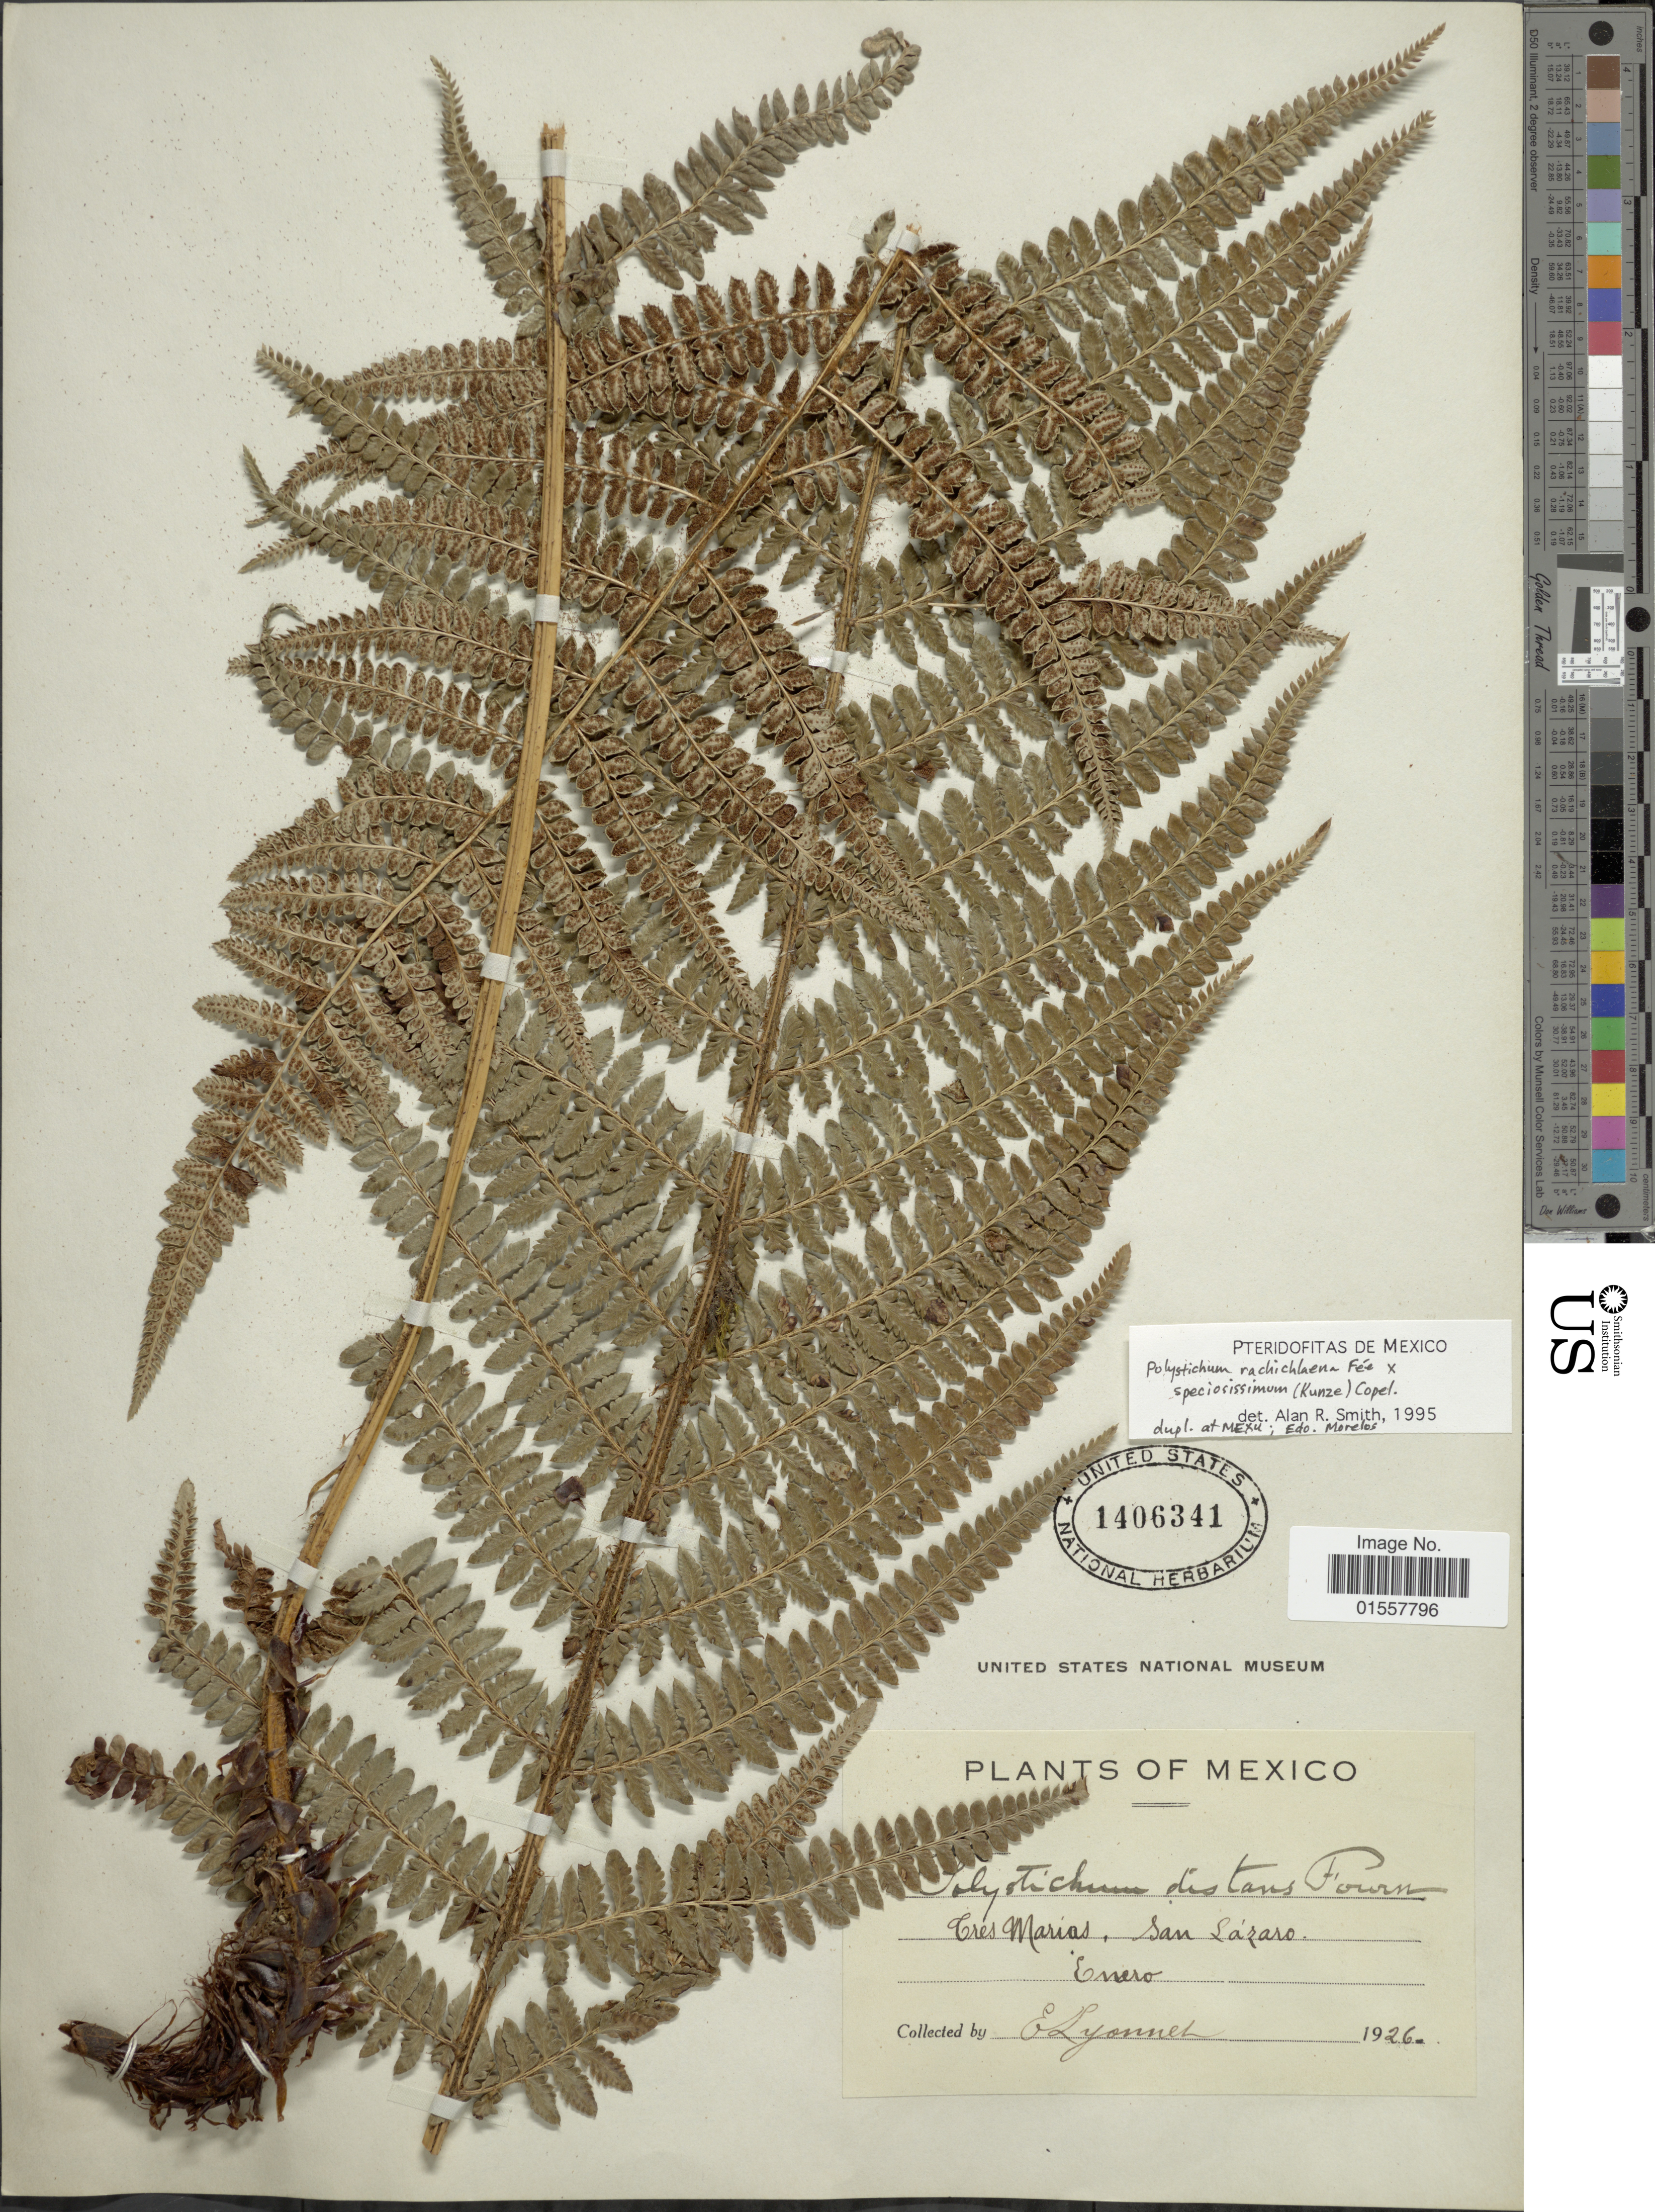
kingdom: Plantae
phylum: Tracheophyta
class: Polypodiopsida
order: Polypodiales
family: Dryopteridaceae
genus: Polystichum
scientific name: Polystichum rachichlaena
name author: Fée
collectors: E. Lyonnet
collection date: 1926-01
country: Mexico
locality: Tres Marias, San Lazaro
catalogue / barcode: US 1406341